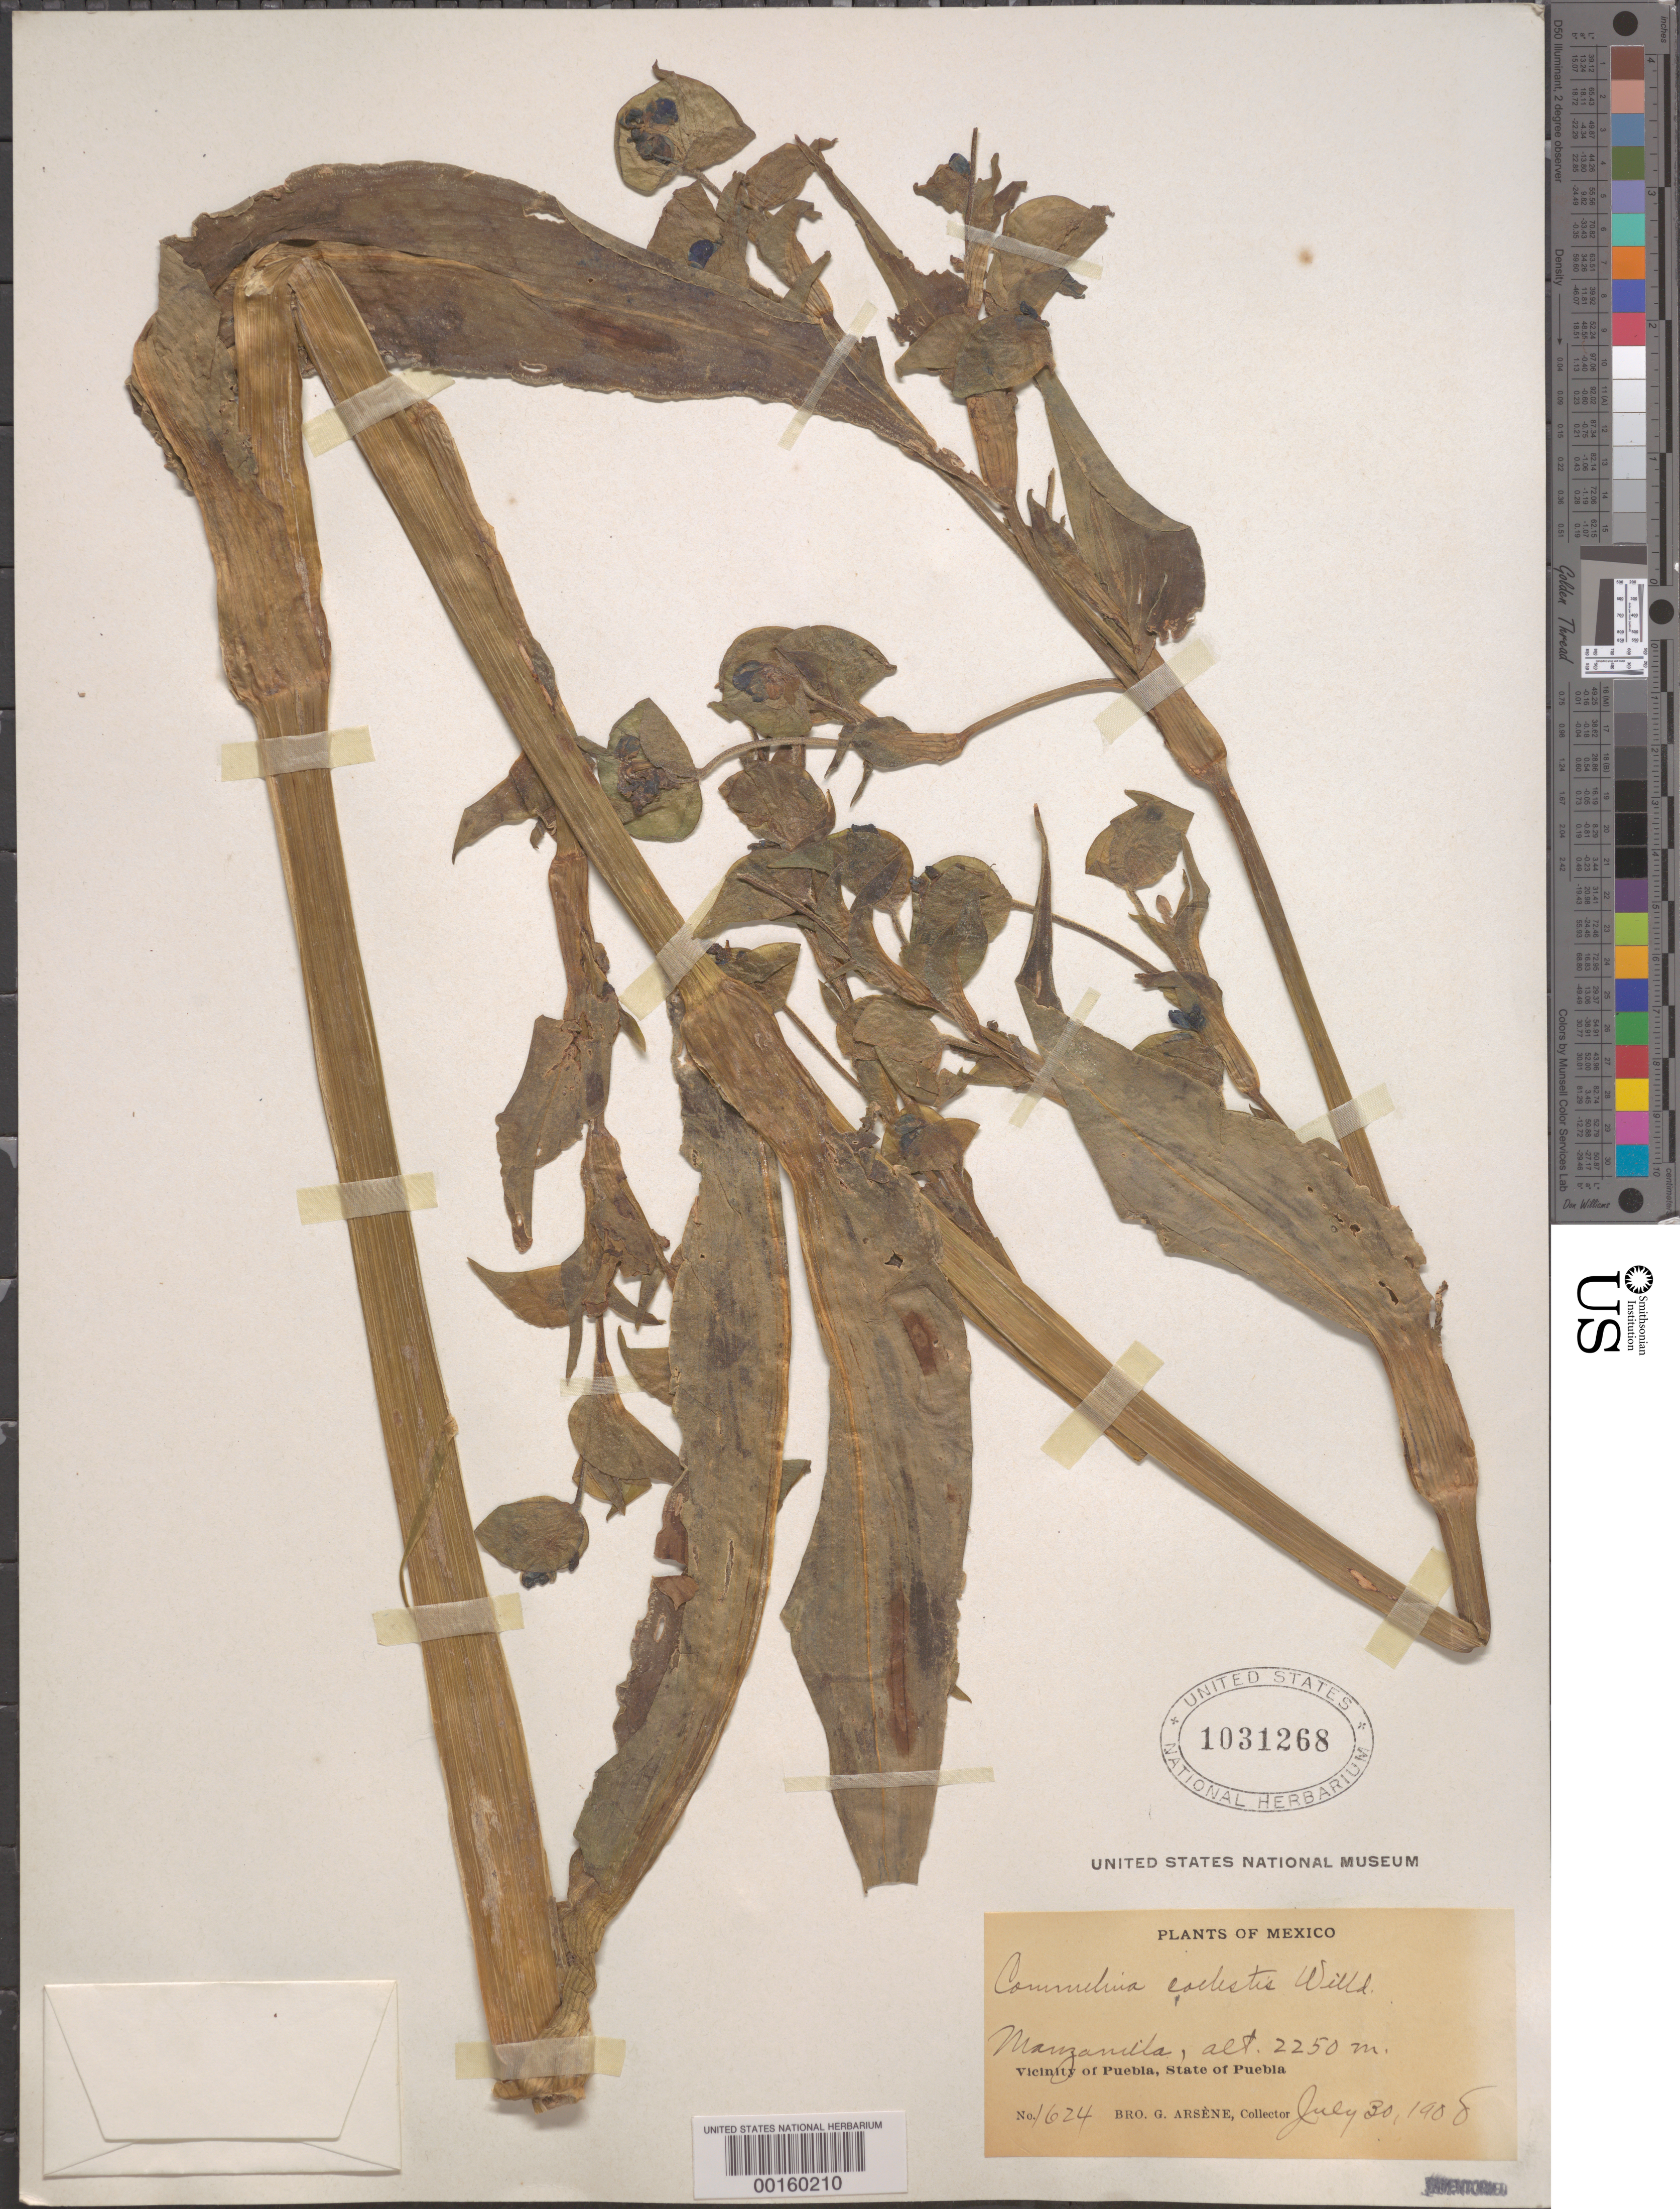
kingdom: Plantae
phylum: Tracheophyta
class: Liliopsida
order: Commelinales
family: Commelinaceae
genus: Commelina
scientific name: Commelina coelestis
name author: Willd.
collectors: Bro. G. Arsène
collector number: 1624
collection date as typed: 30 Jul 1908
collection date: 1908-07-30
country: Mexico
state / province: Puebla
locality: Manzanilla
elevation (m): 2250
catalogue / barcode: US 1031268